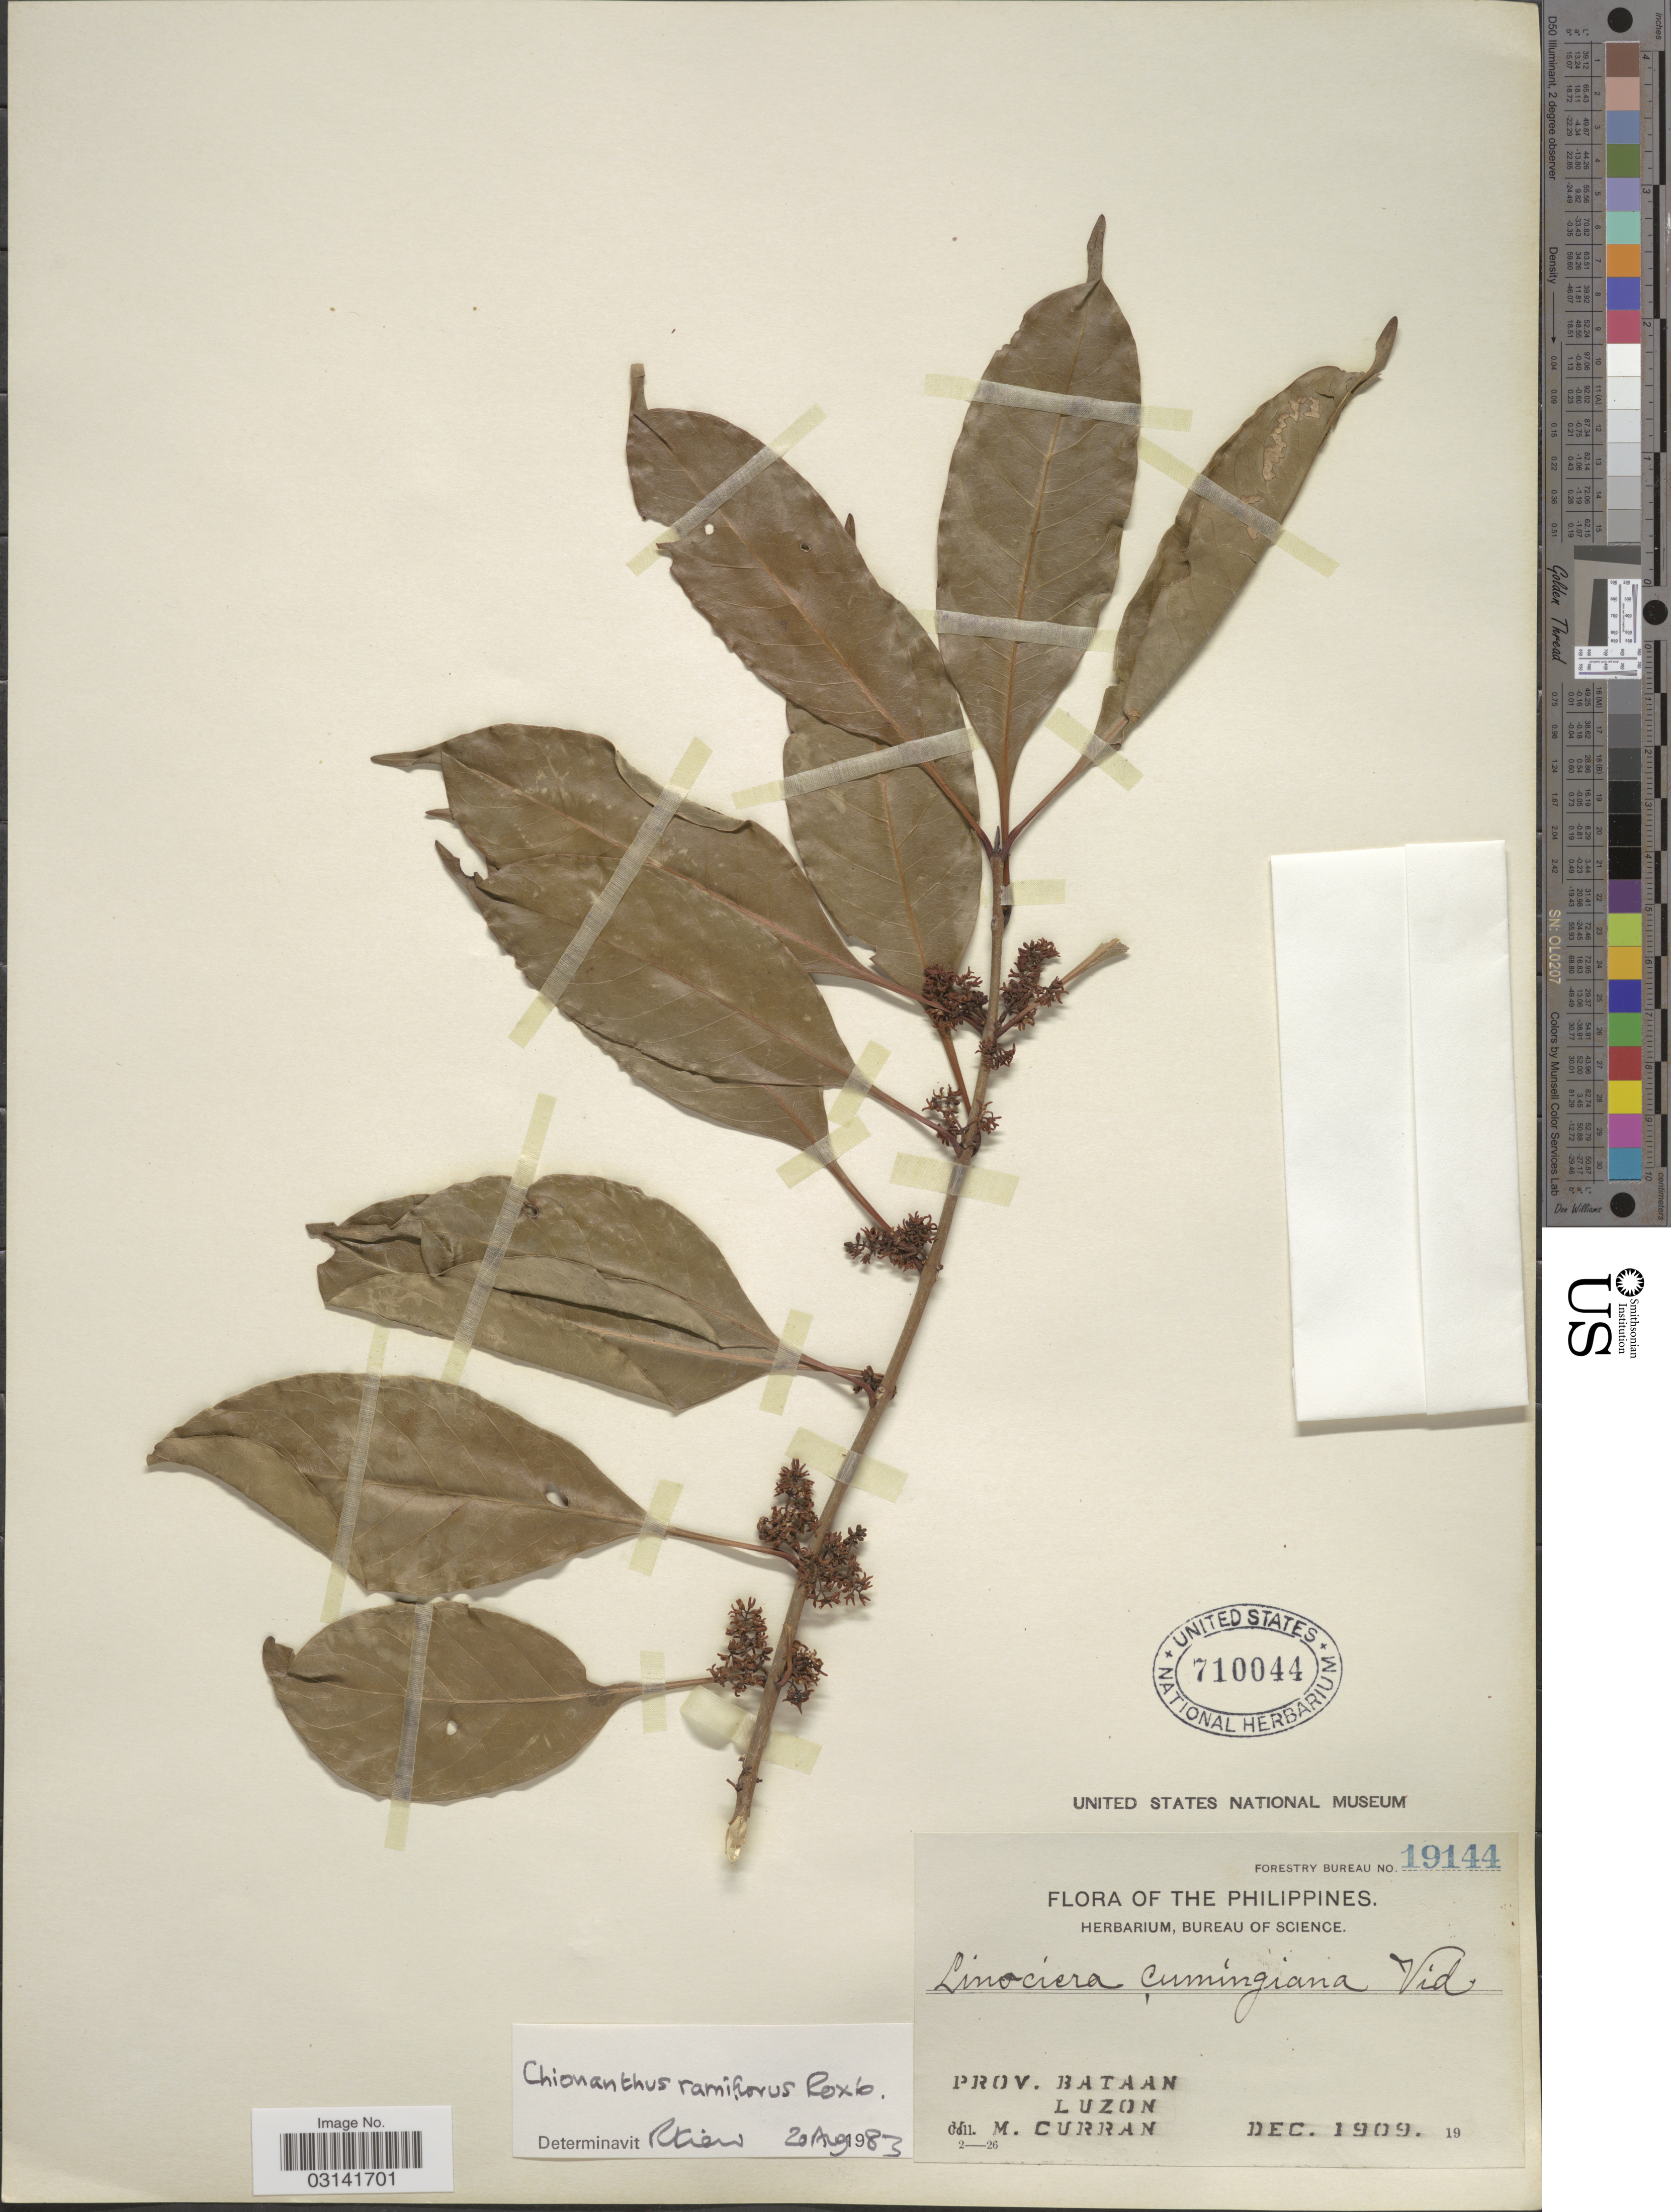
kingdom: Plantae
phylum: Tracheophyta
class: Magnoliopsida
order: Lamiales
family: Oleaceae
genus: Chionanthus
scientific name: Chionanthus ramiflorus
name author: Roxb.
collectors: H. M. Curran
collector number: Forestry Bureau 19144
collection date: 1909-12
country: Philippines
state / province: Central Luzon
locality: Prov. Bataan. Luzon.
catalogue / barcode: US 710044